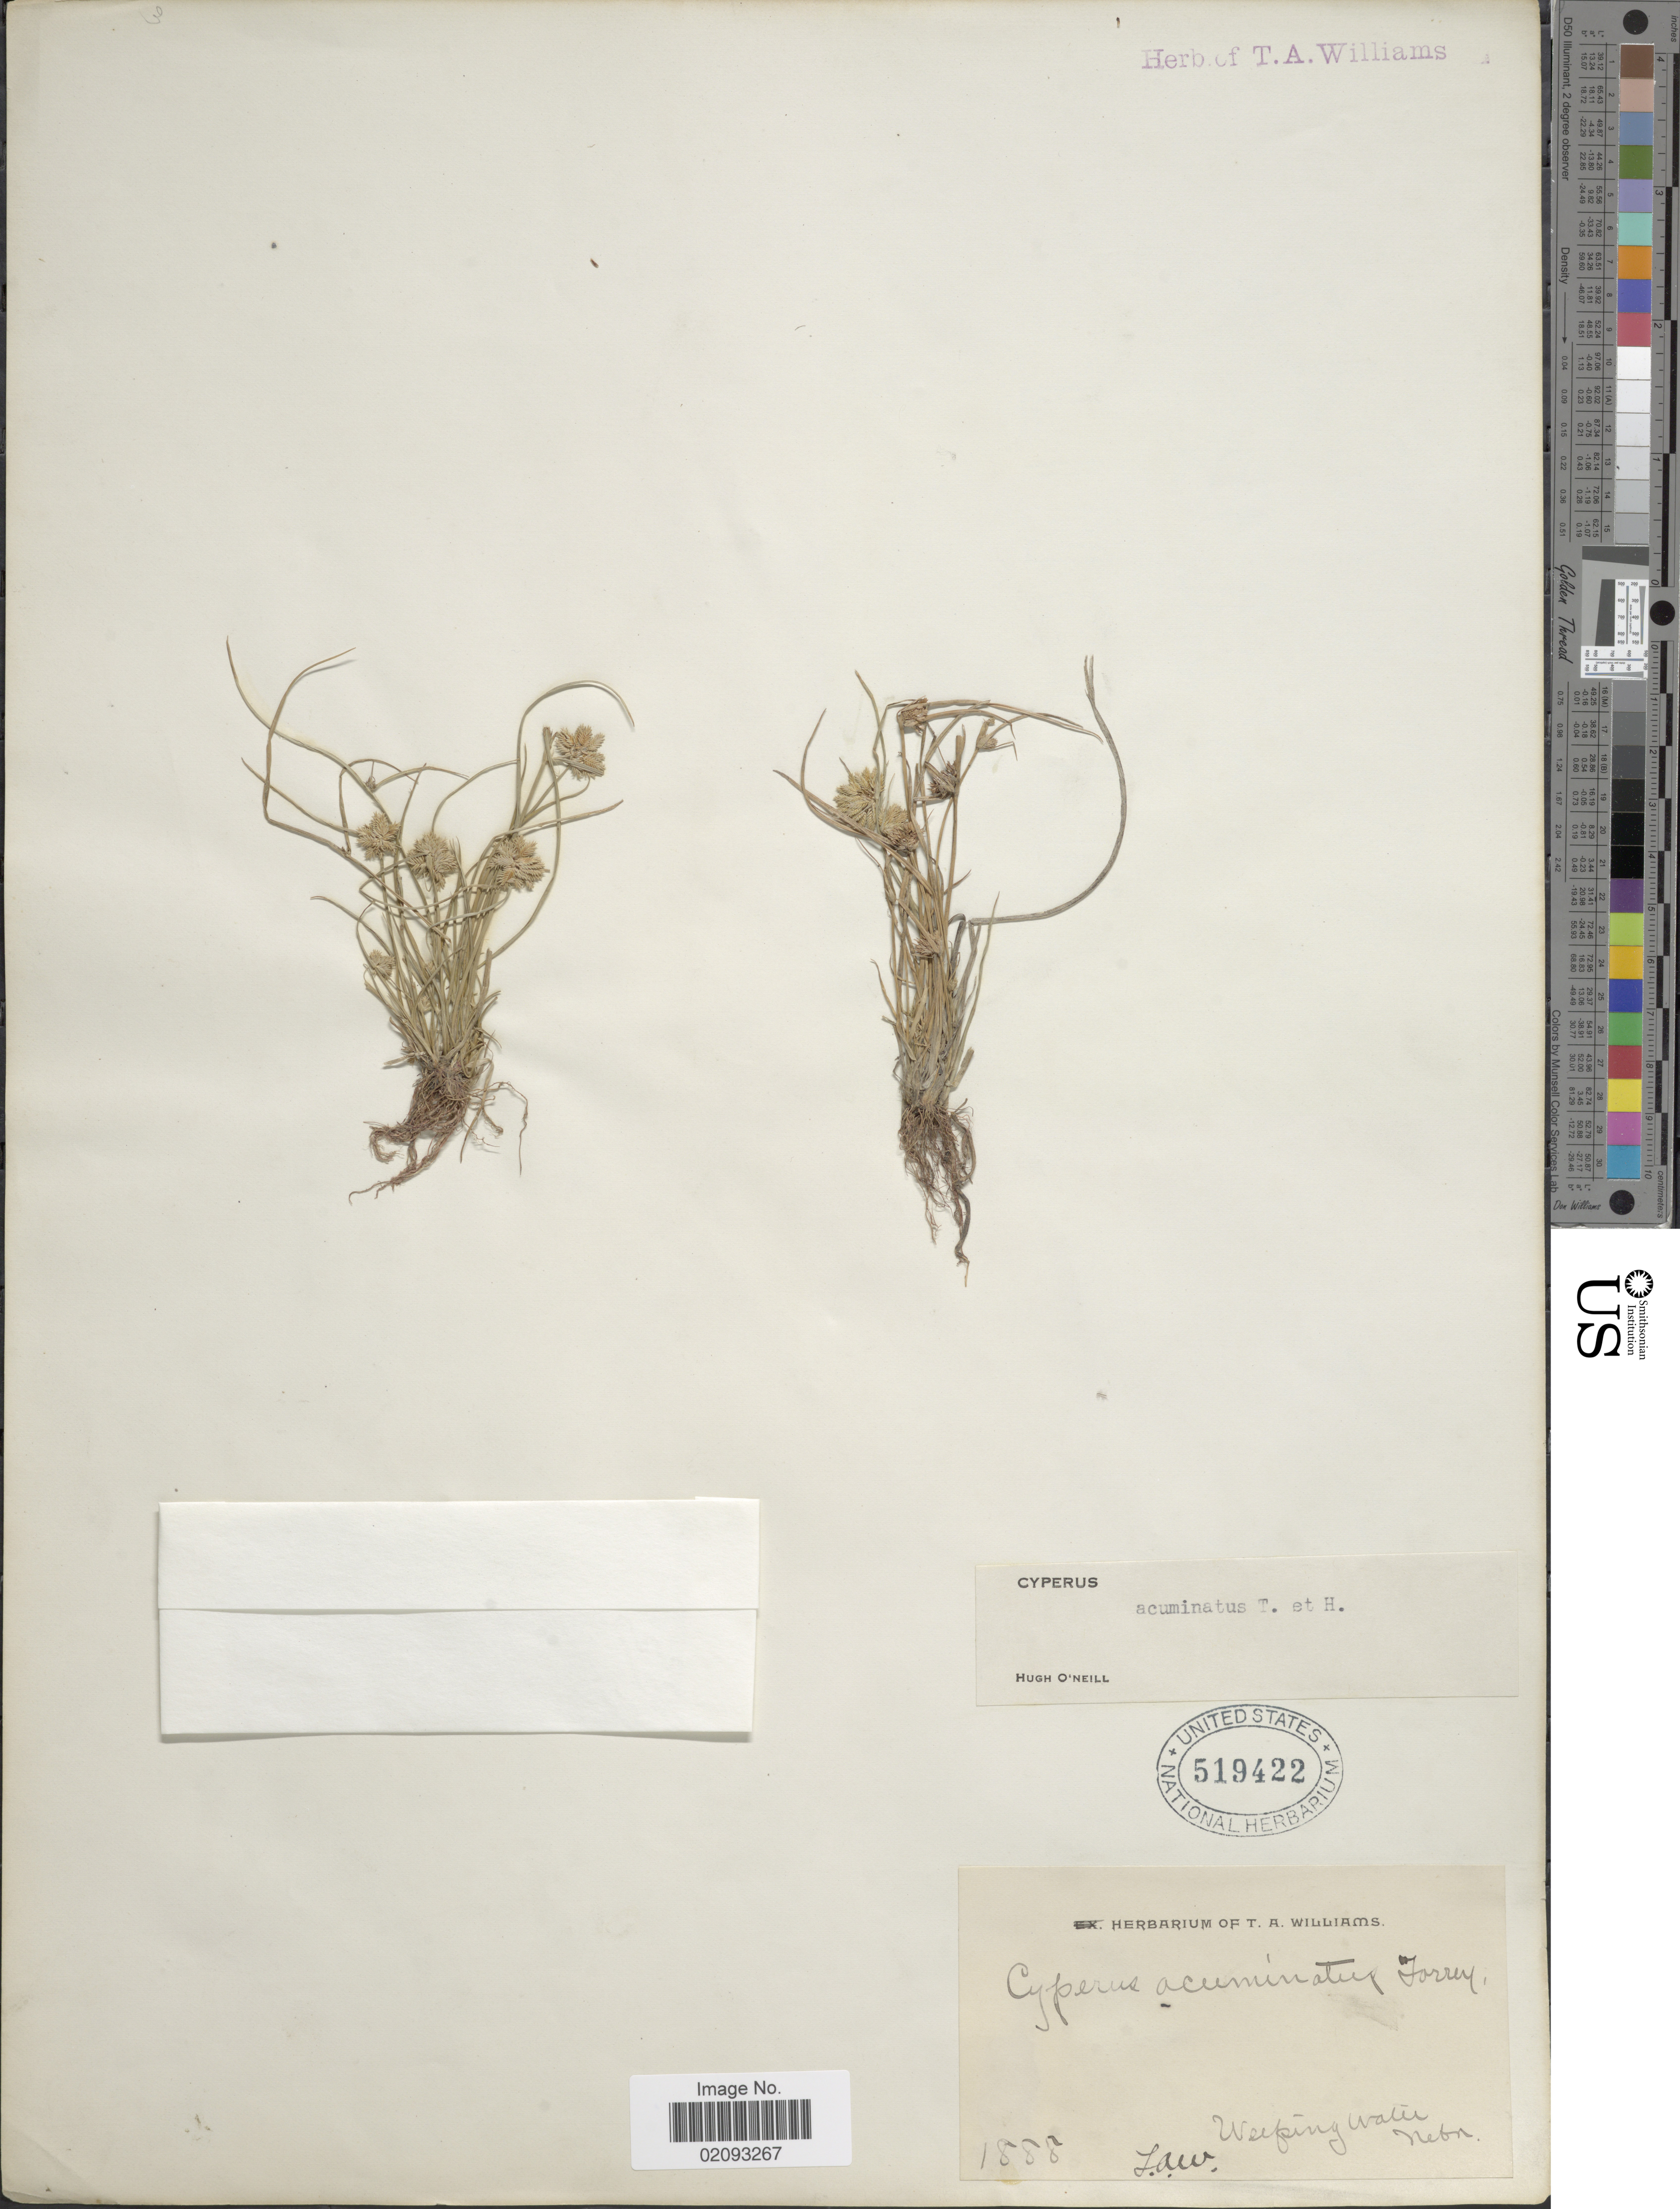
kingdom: Plantae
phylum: Tracheophyta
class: Liliopsida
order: Poales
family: Cyperaceae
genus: Cyperus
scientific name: Cyperus acuminatus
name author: Torr. & Hook.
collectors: T. A. Williams (herbarium)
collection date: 1888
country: United States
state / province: Nebraska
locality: Weeping Water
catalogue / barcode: US 519422